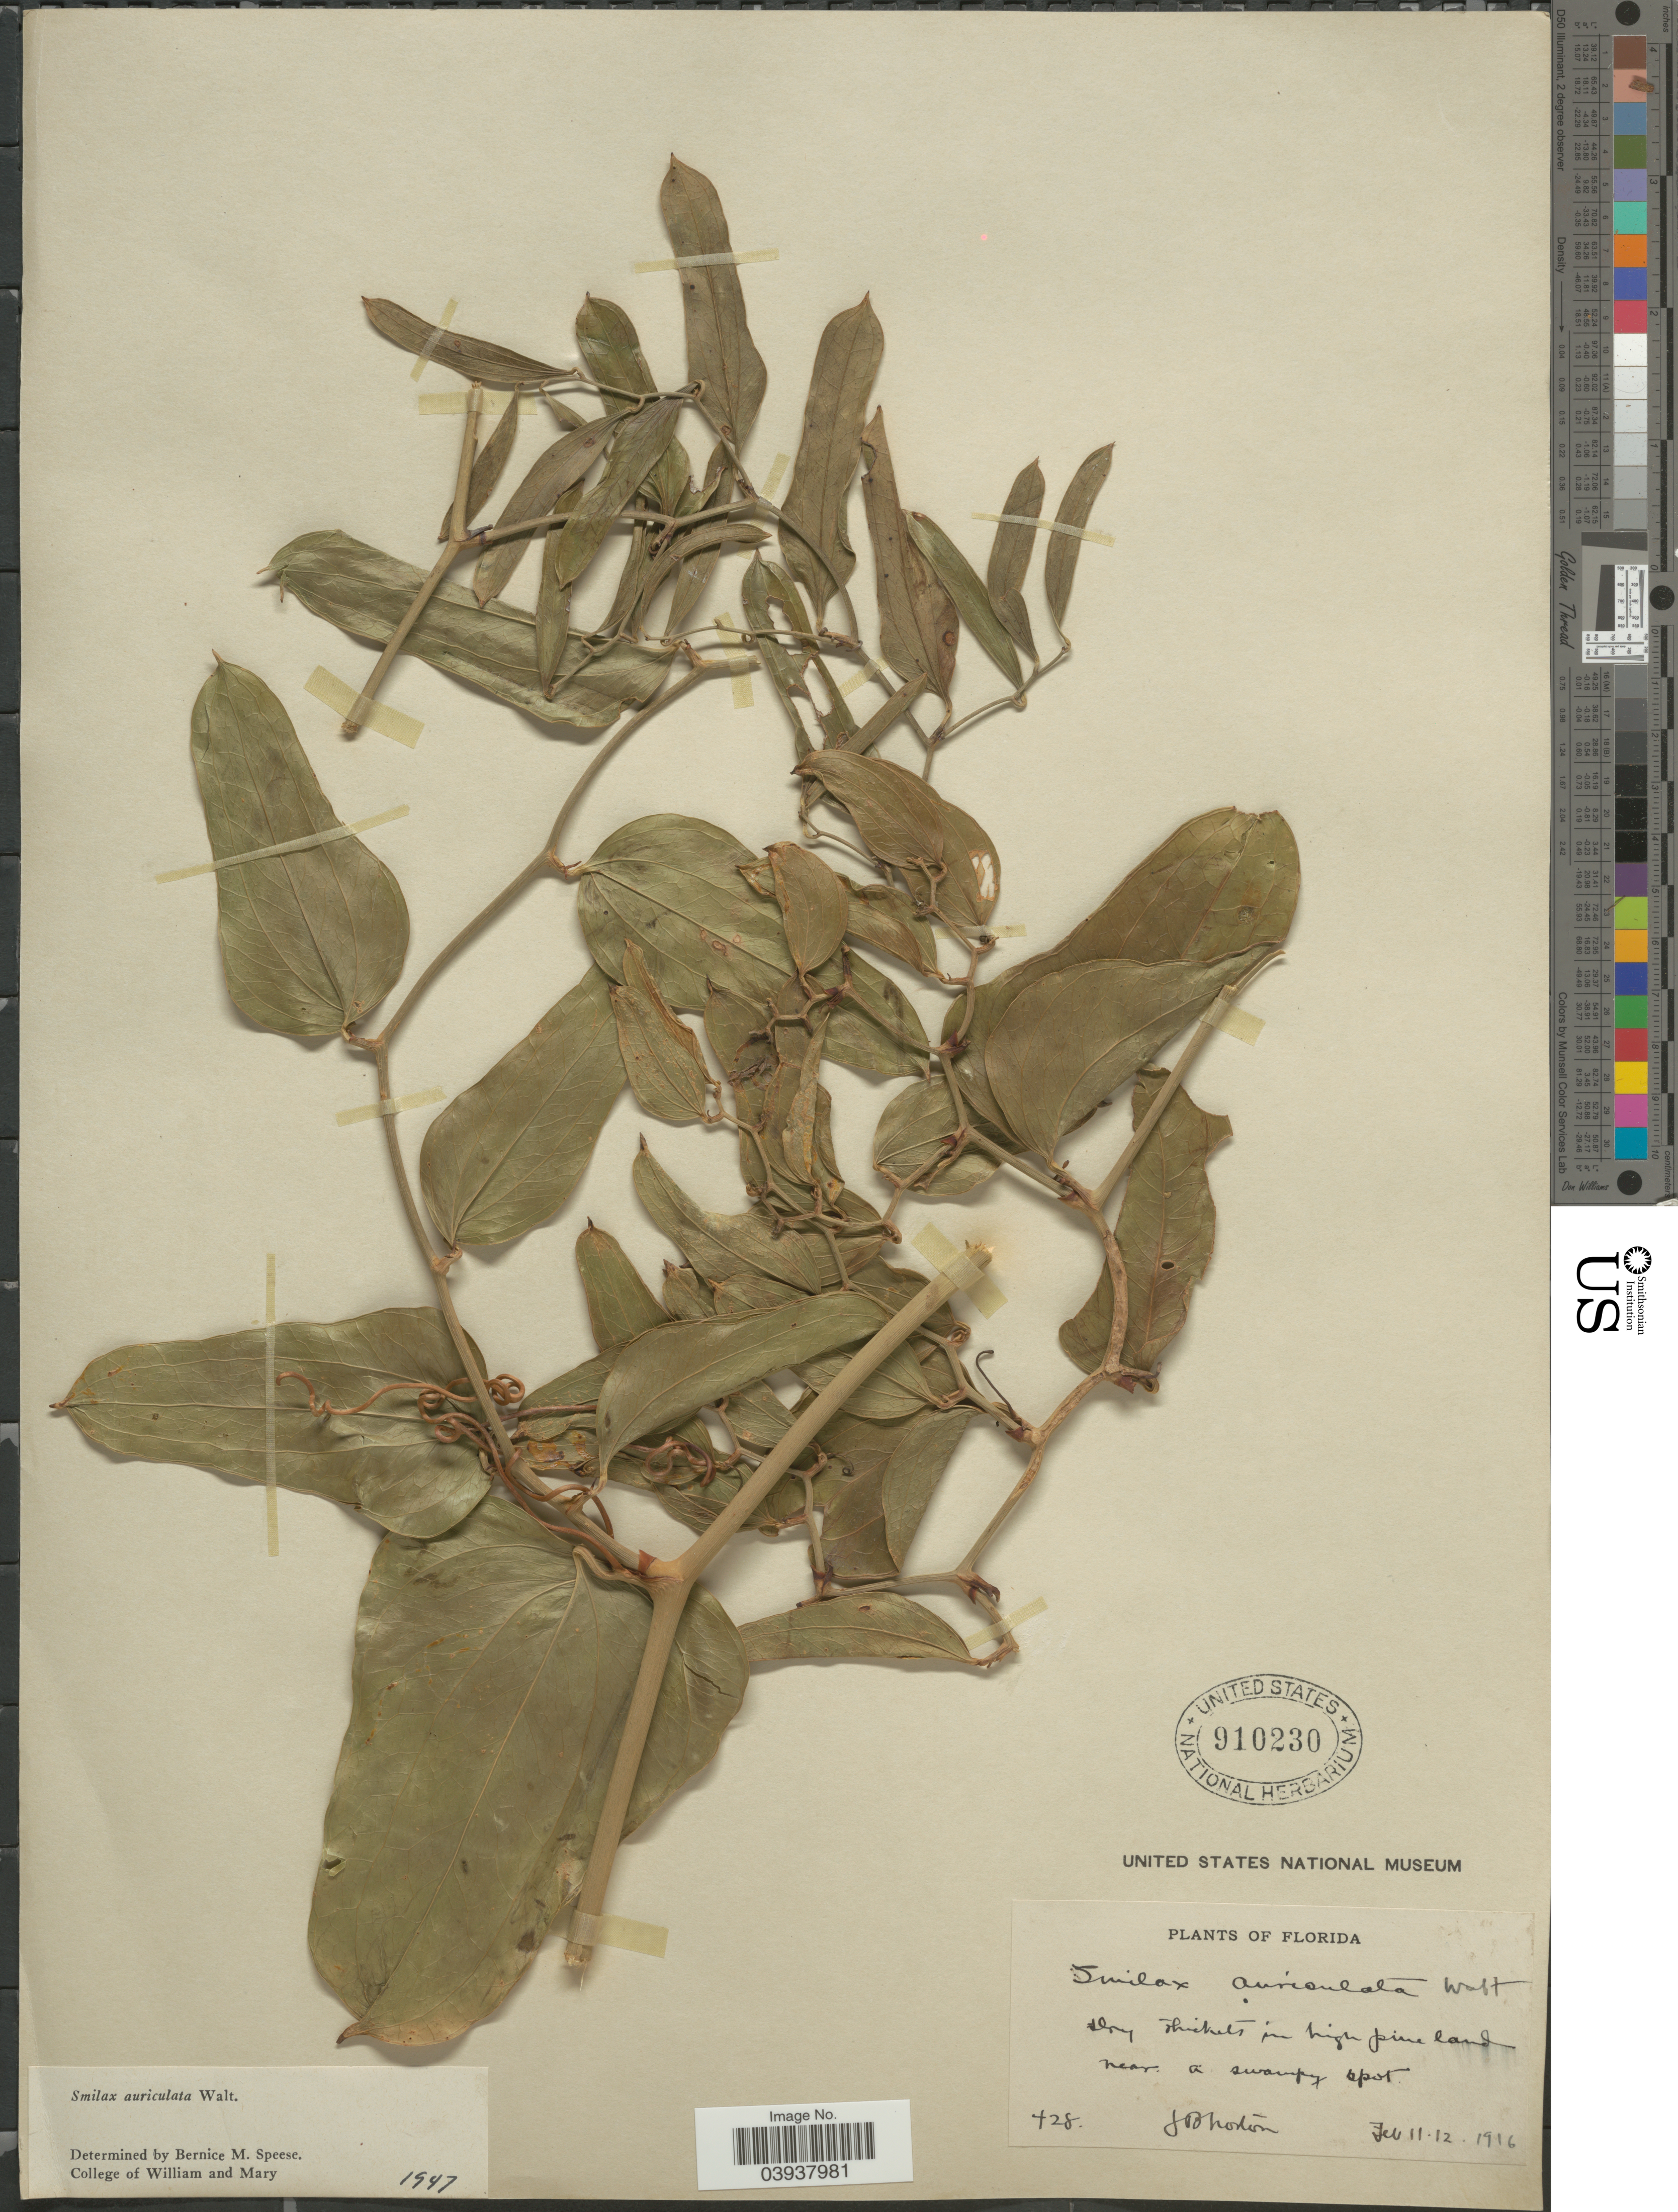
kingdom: Plantae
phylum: Tracheophyta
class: Liliopsida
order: Liliales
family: Smilacaceae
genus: Smilax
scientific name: Smilax auriculata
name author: Walter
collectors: J. B. Norton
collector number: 428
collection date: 1916-02-11/1916-02-12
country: United States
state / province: Florida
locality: Dry thickets in high pine land near a swampy spot.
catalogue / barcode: US 910230